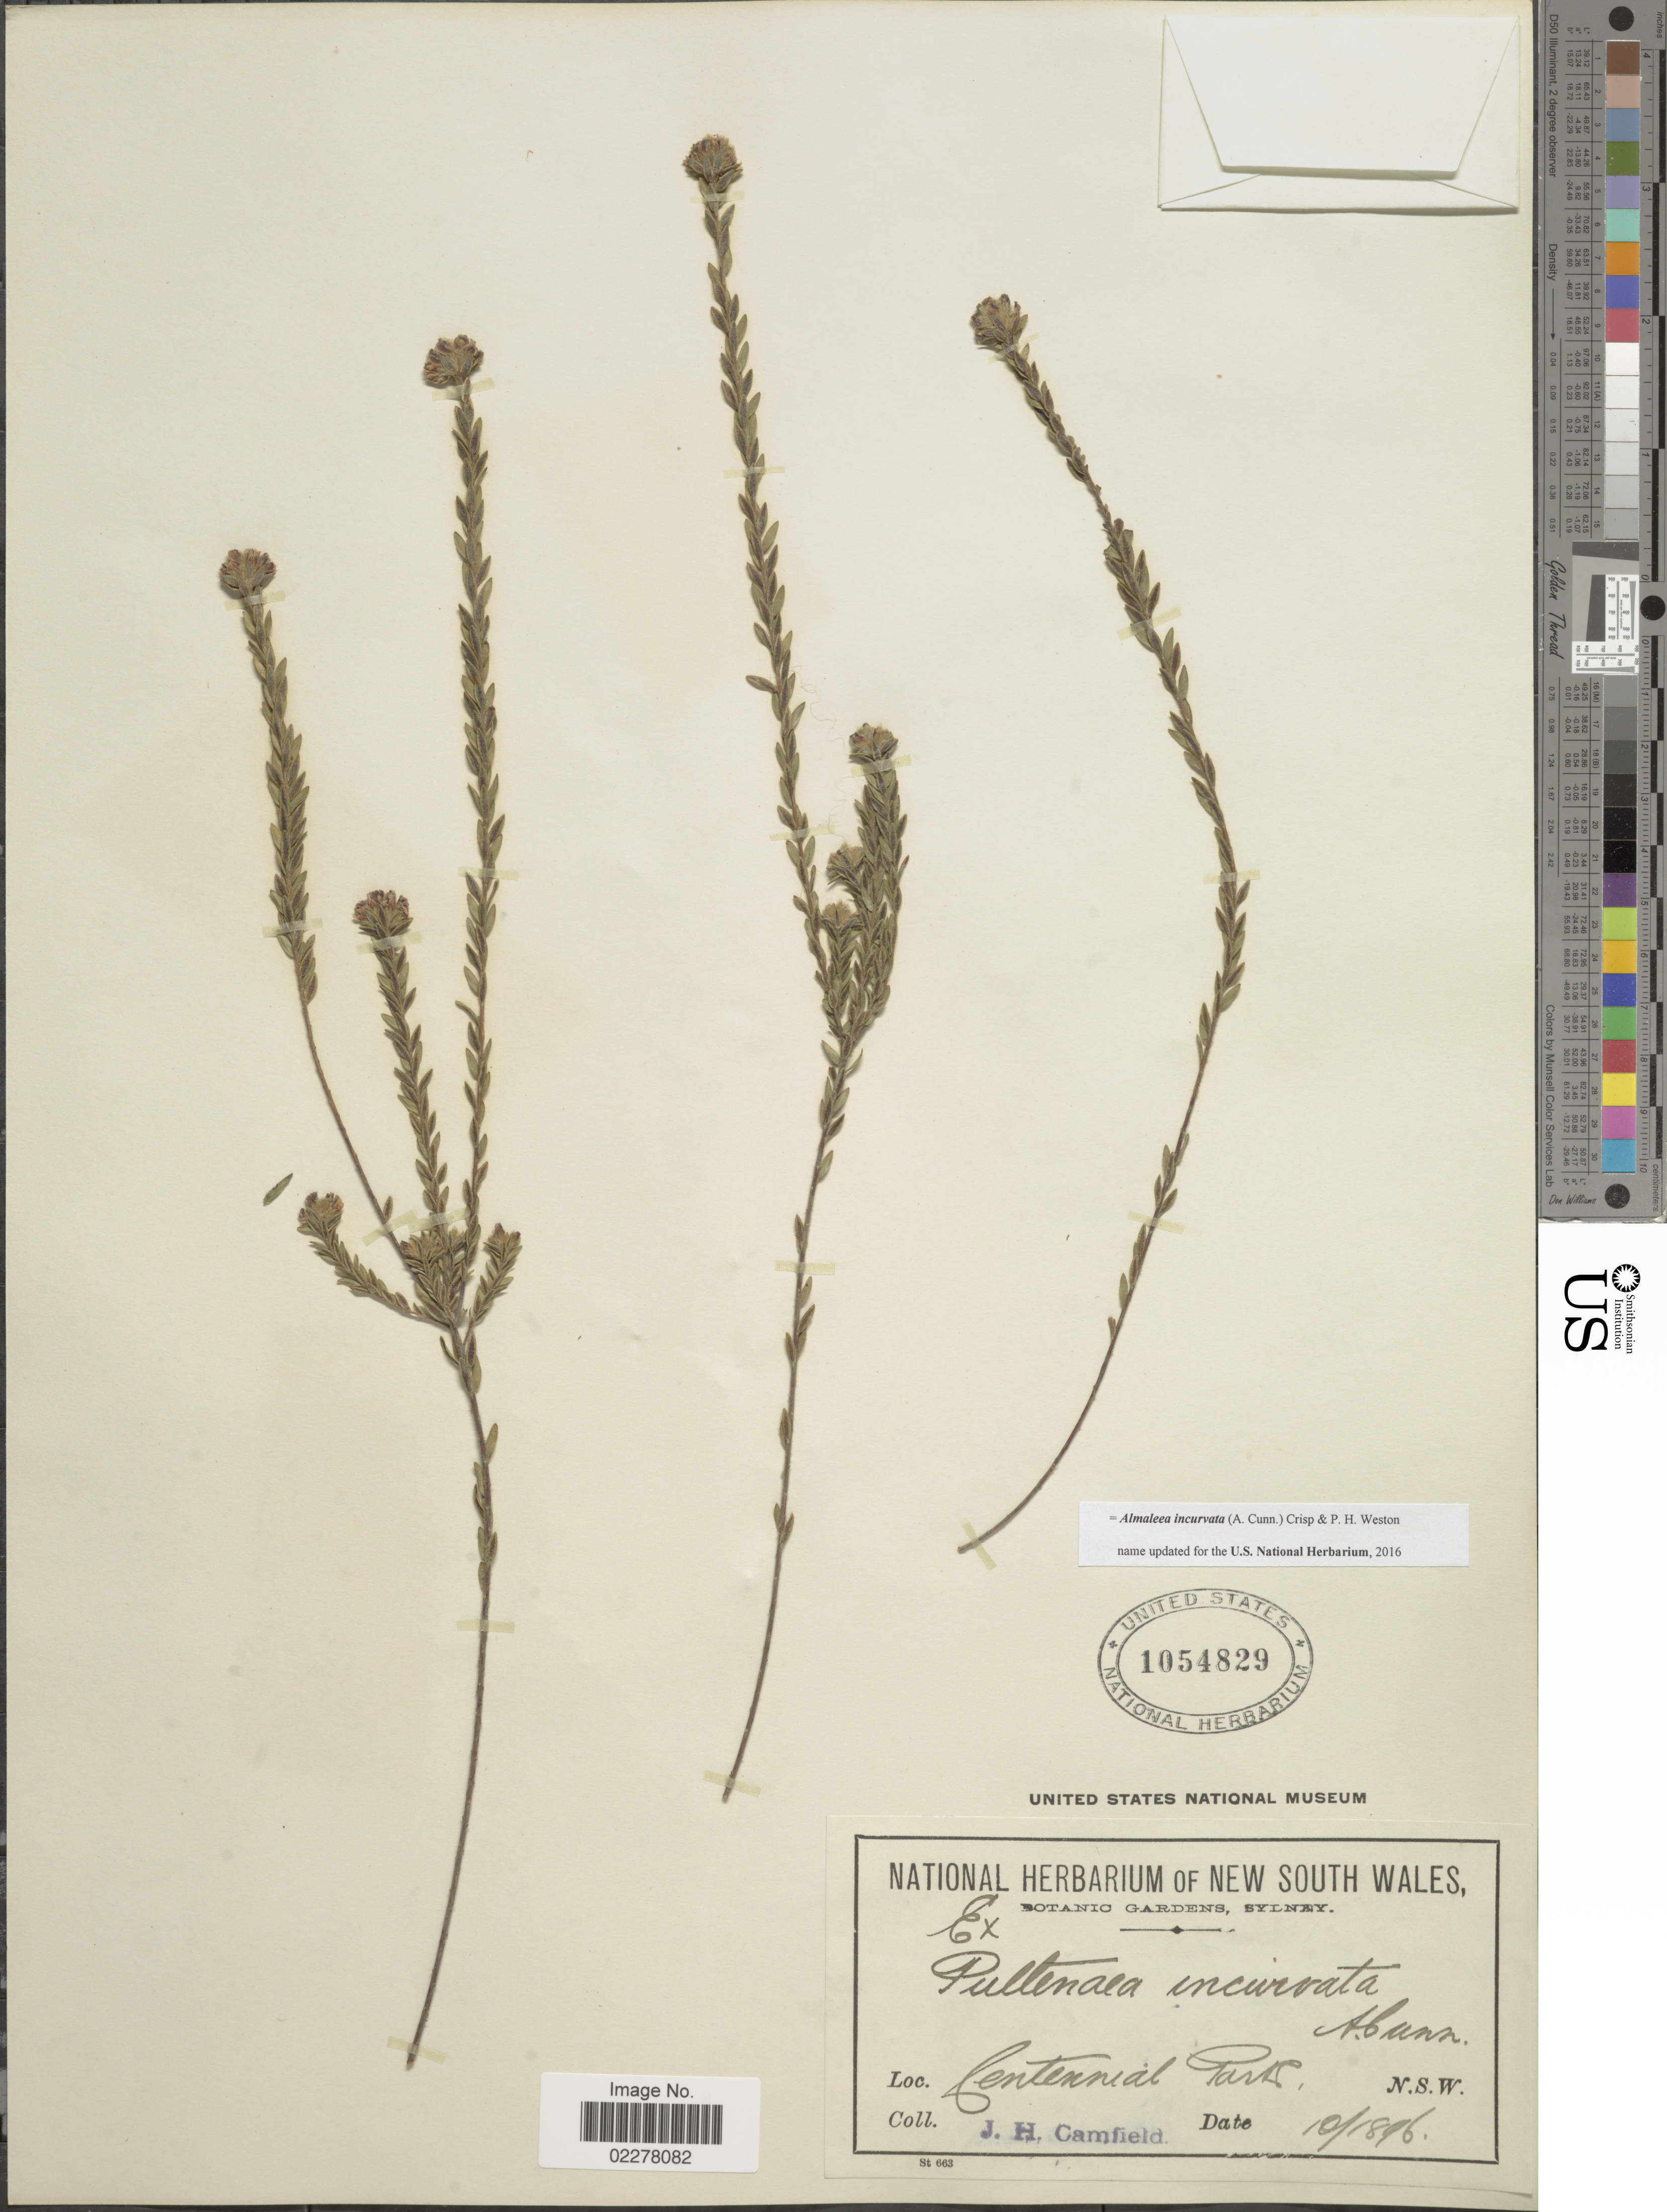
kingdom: Plantae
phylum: Tracheophyta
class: Magnoliopsida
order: Fabales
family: Fabaceae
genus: Almaleea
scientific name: Almaleea incurvata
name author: (A. Cunn.) Crisp & P.H.Weston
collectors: J. Camfield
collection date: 1896-10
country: Australia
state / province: New South Wales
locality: Centennial Park. N.S.W.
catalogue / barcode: US 1054829